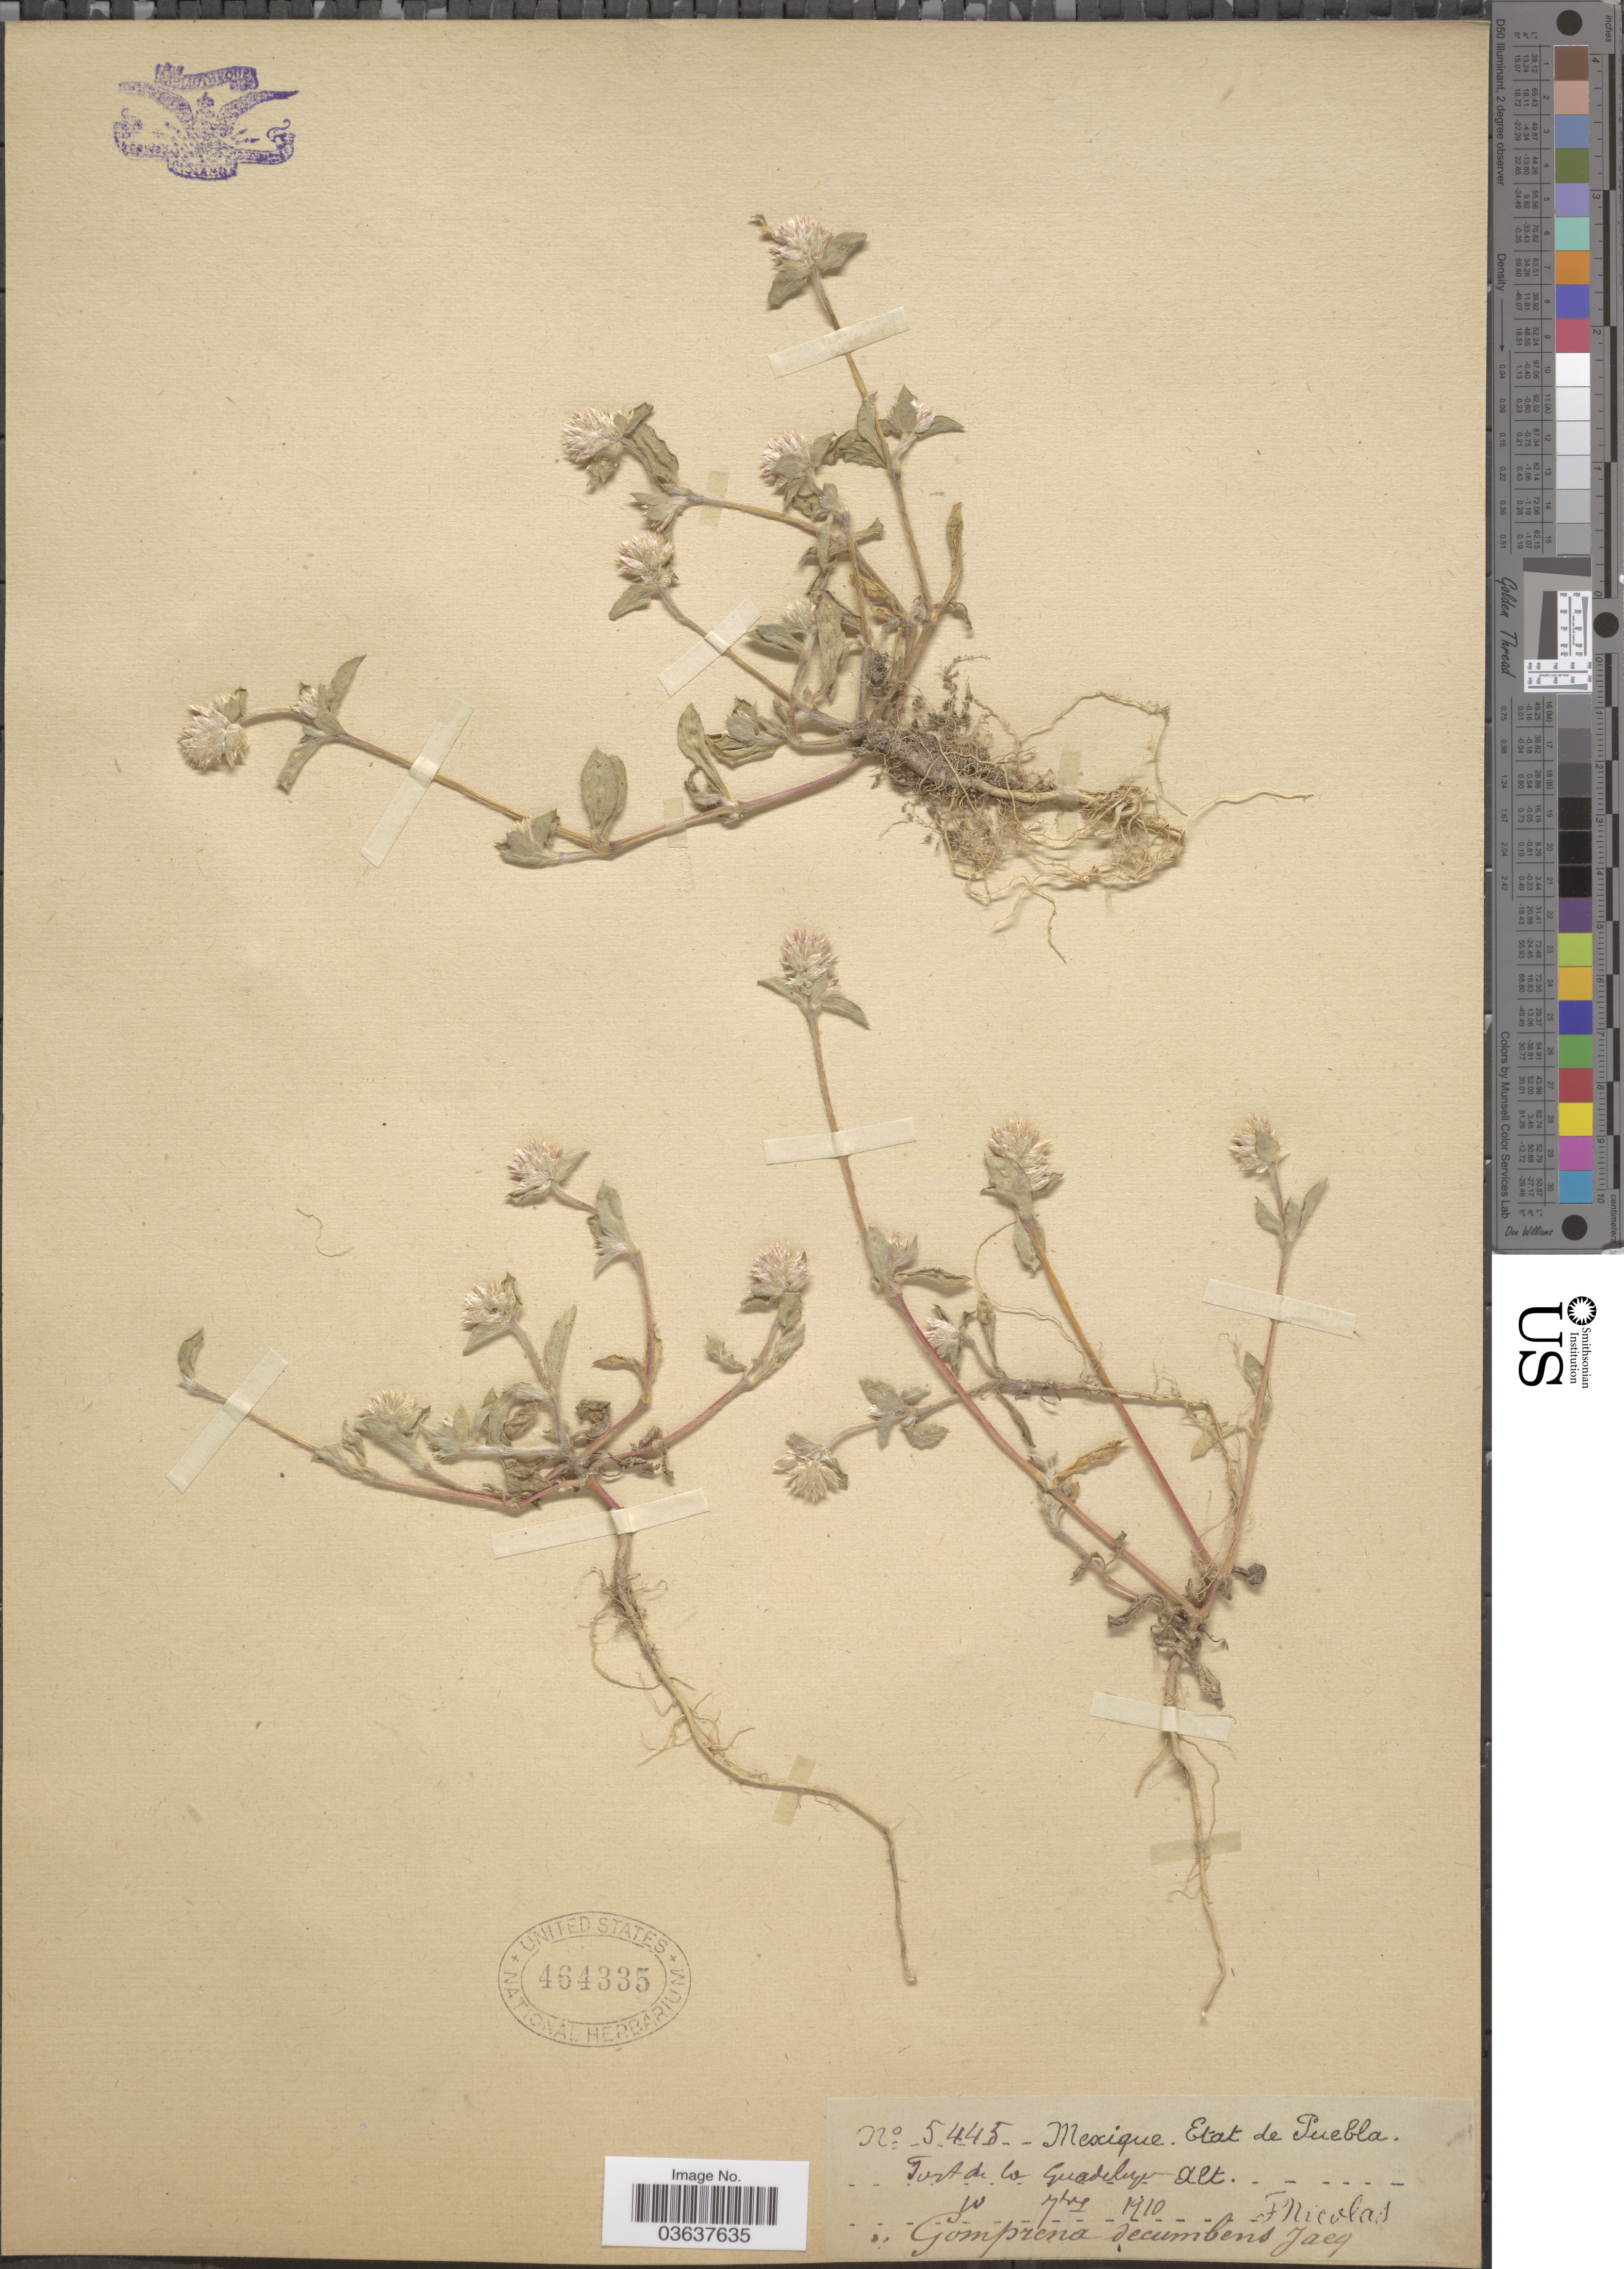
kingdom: Plantae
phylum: Tracheophyta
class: Magnoliopsida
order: Caryophyllales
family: Amaranthaceae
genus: Gomphrena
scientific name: Gomphrena decumbens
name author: Jacq.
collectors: F. Nicolas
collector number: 5445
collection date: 1910-09-10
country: Mexico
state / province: Puebla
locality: Fort de la Guadelupe.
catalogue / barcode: US 464335